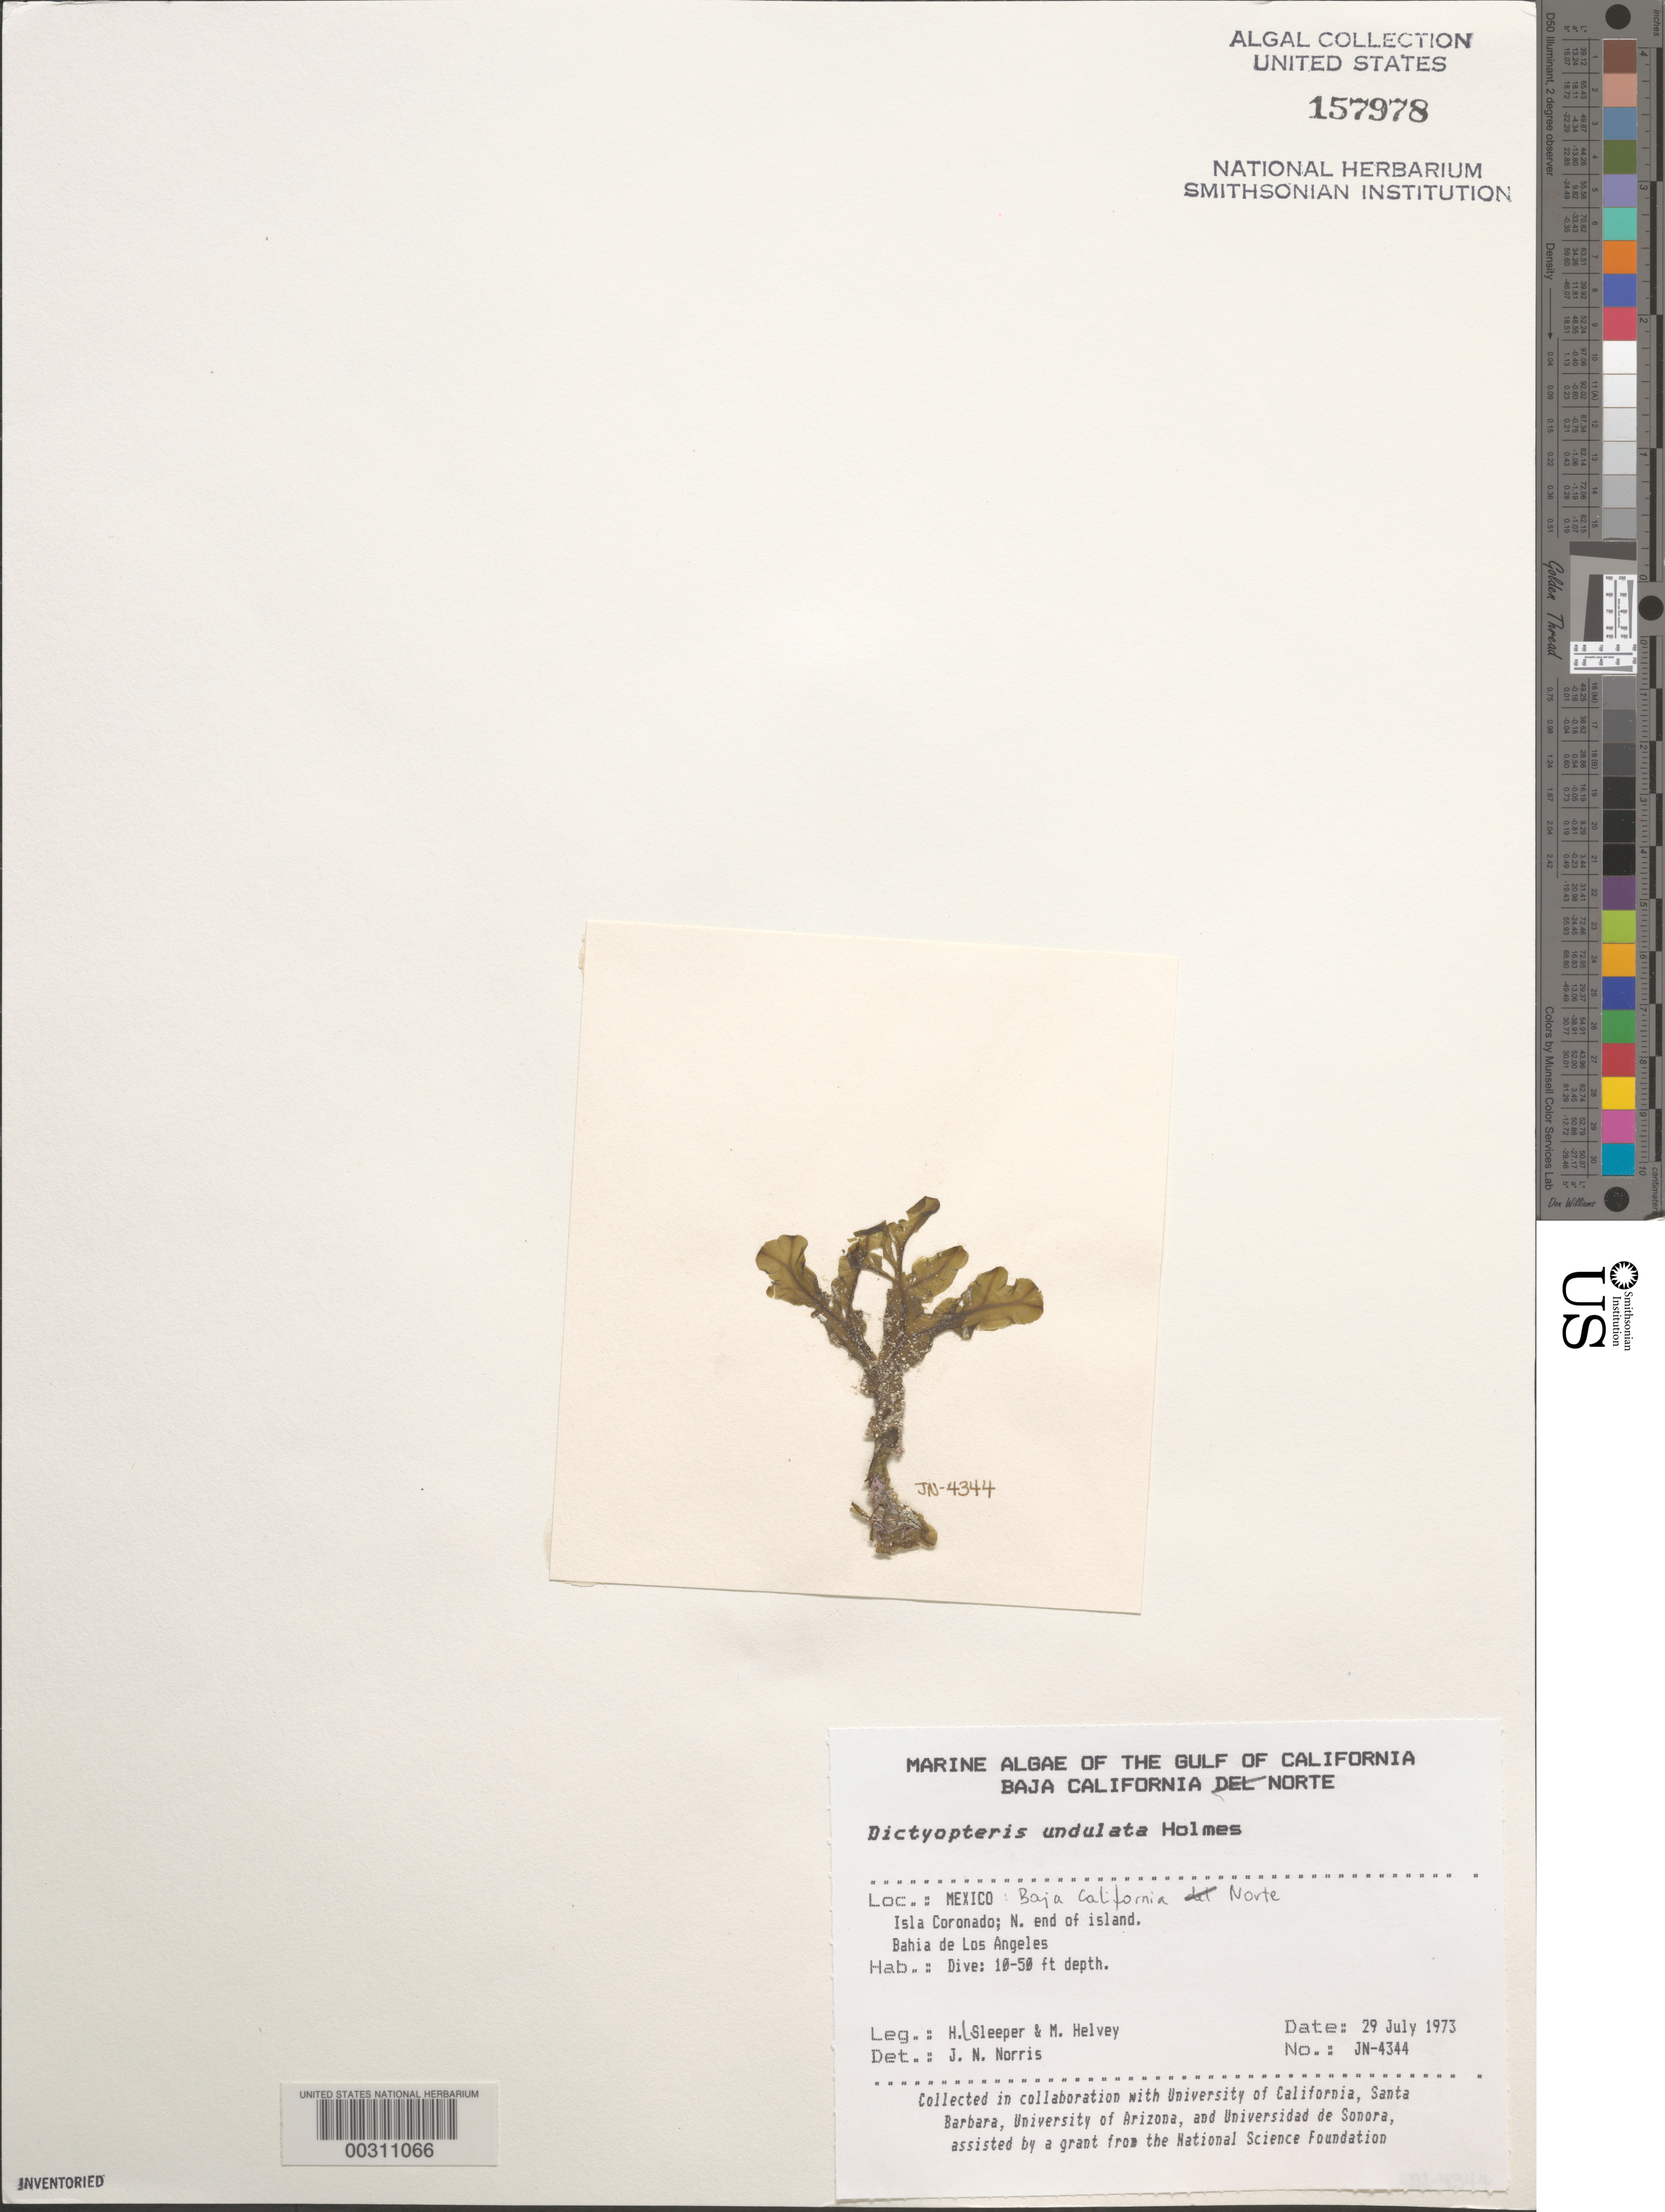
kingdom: Chromista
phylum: Ochrophyta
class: Phaeophyceae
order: Dictyotales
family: Dictyotaceae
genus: Dictyopteris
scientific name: Dictyopteris undulata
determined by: Norris, James N.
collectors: H. Sleeper & M. Helvey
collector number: JN-4344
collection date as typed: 29 Jul 1973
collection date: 1973-07-29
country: Mexico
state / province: Baja California Norte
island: Isla Coronado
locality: Bahia de los Angeles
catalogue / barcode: US 157978